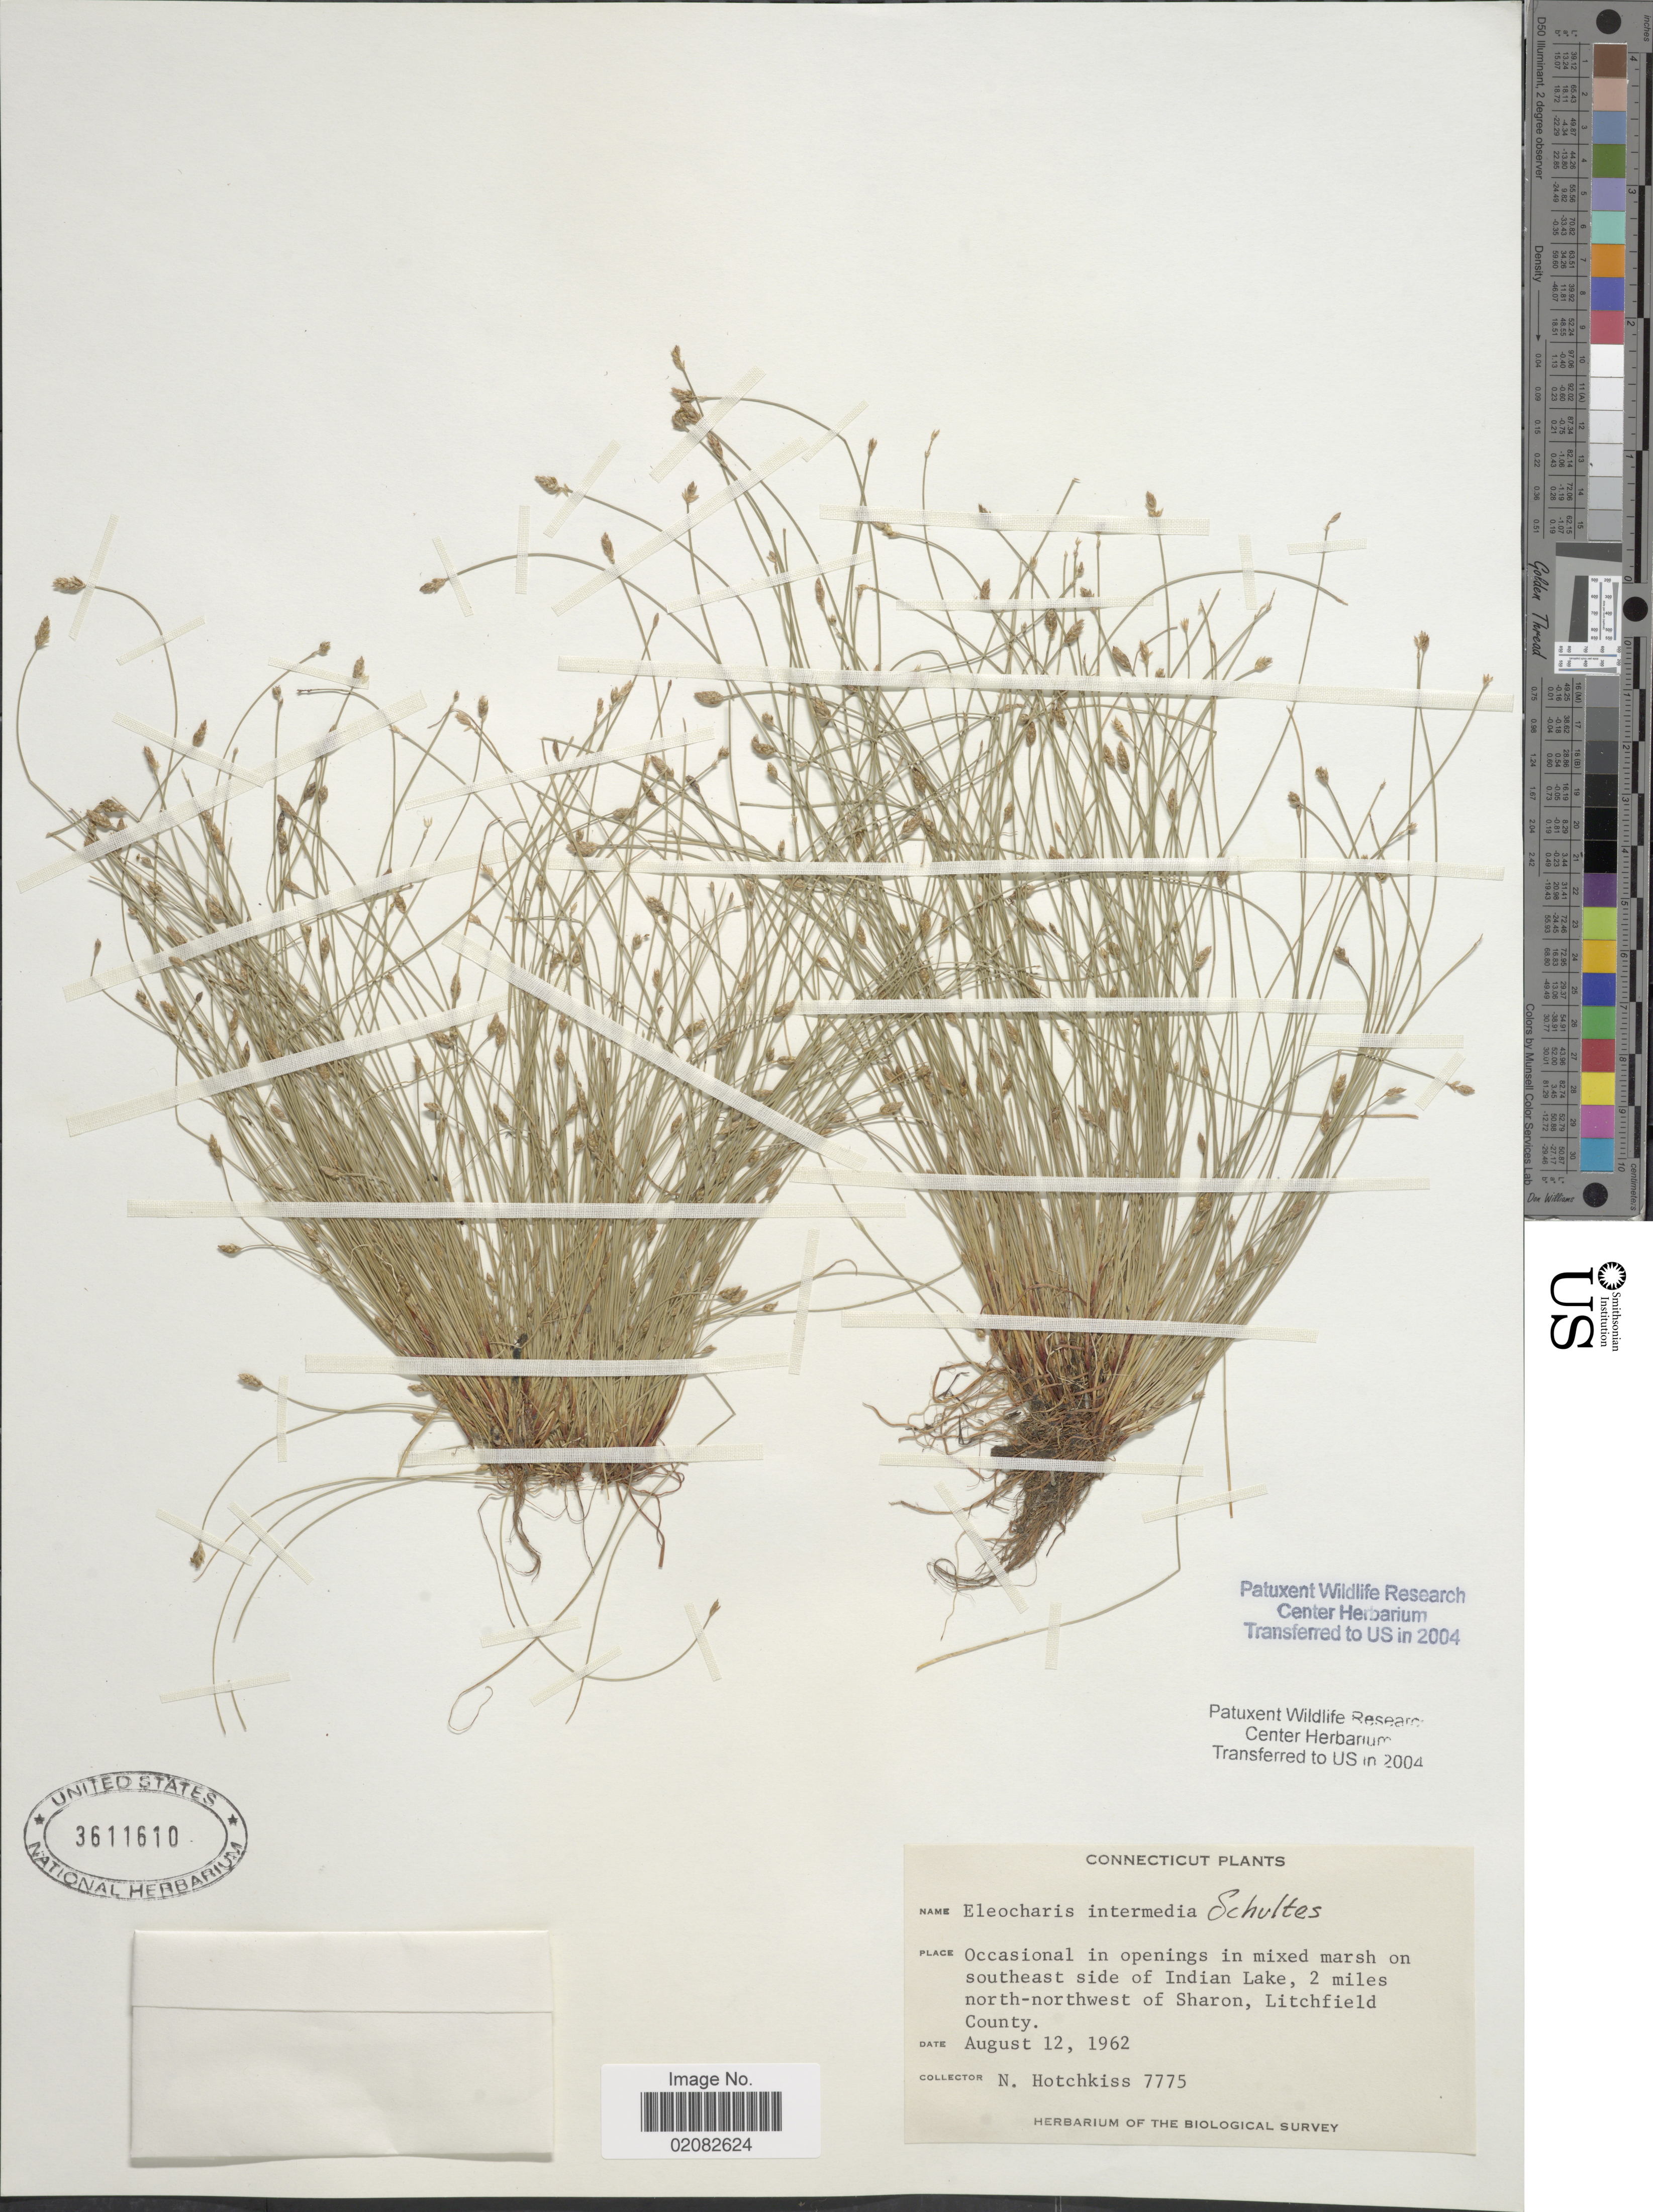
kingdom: Plantae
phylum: Tracheophyta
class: Liliopsida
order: Poales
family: Cyperaceae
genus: Eleocharis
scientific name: Eleocharis intermedia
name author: Schult.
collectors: N. Hotchkiss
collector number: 7775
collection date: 1962-08-12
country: United States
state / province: Connecticut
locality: Southeast side of Indian Lake, 2 miles north-northwest of Sharon, Litchfield County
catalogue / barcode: US 3611610